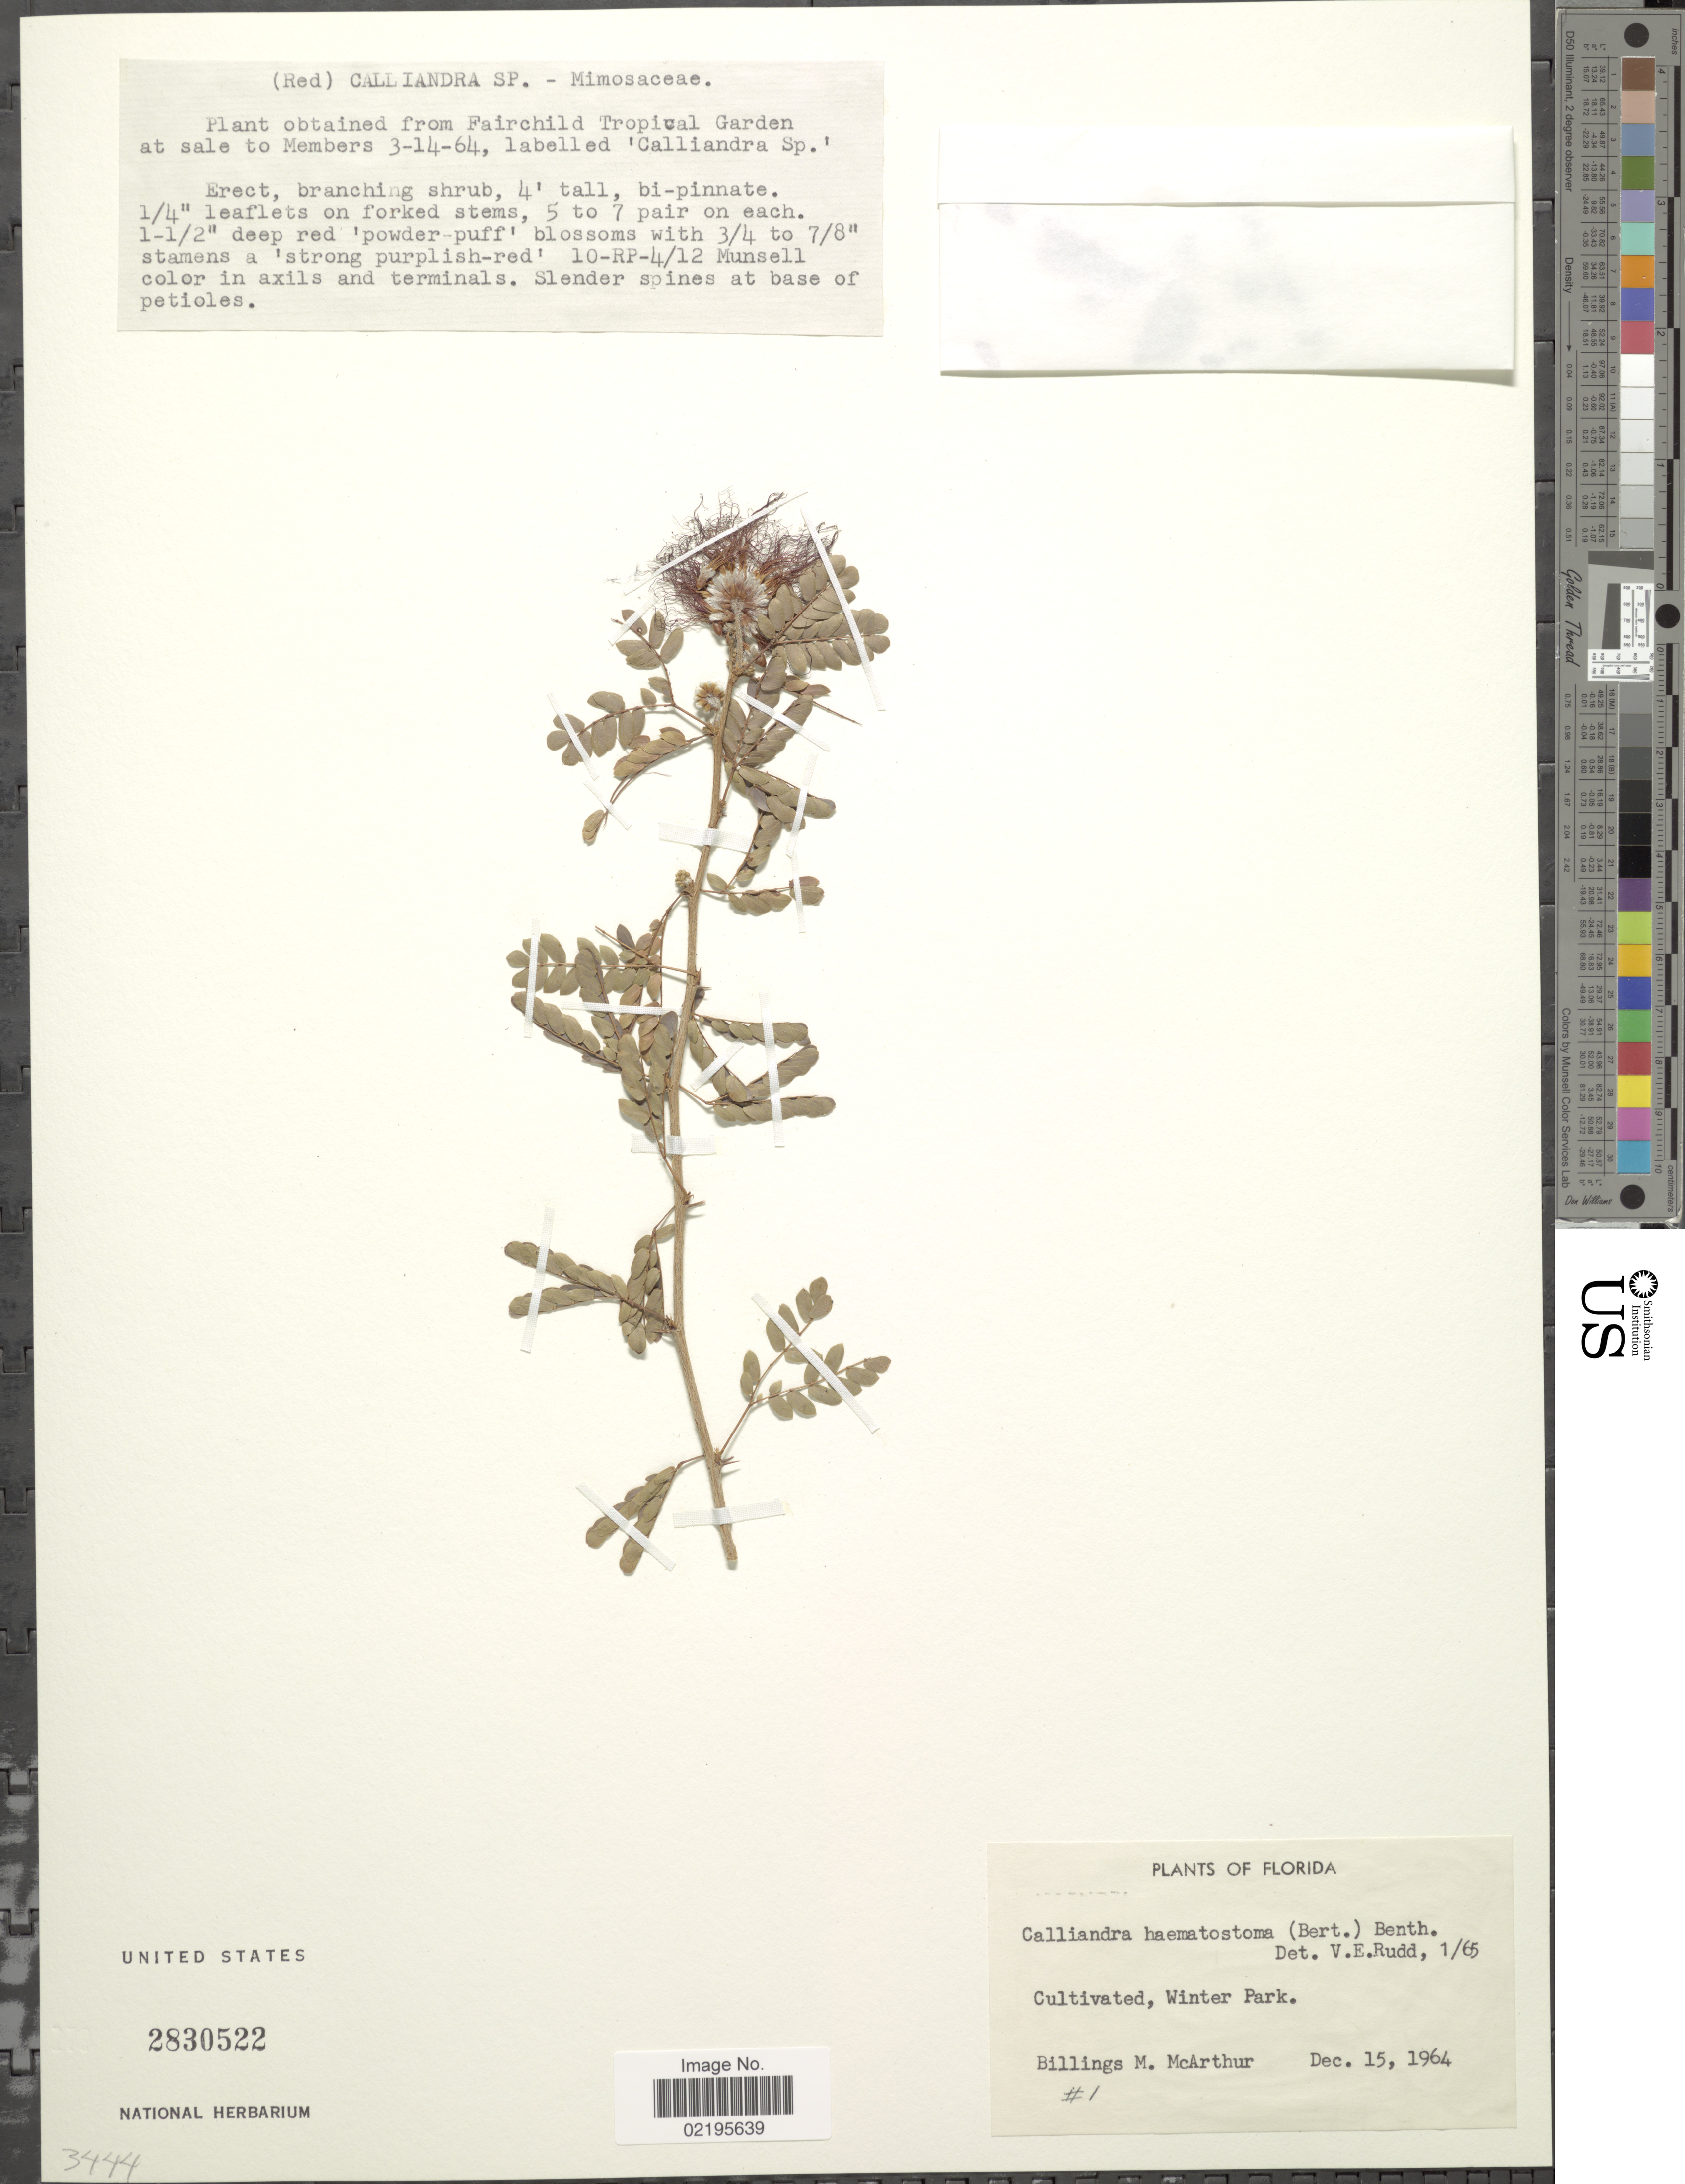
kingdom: Plantae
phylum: Tracheophyta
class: Magnoliopsida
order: Fabales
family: Fabaceae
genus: Calliandra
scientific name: Calliandra haematomma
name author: (Bertero ex DC.) Benth.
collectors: B. McArthur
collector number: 1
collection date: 1964-12-15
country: United States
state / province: Florida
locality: Winter Park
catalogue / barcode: US 2830522